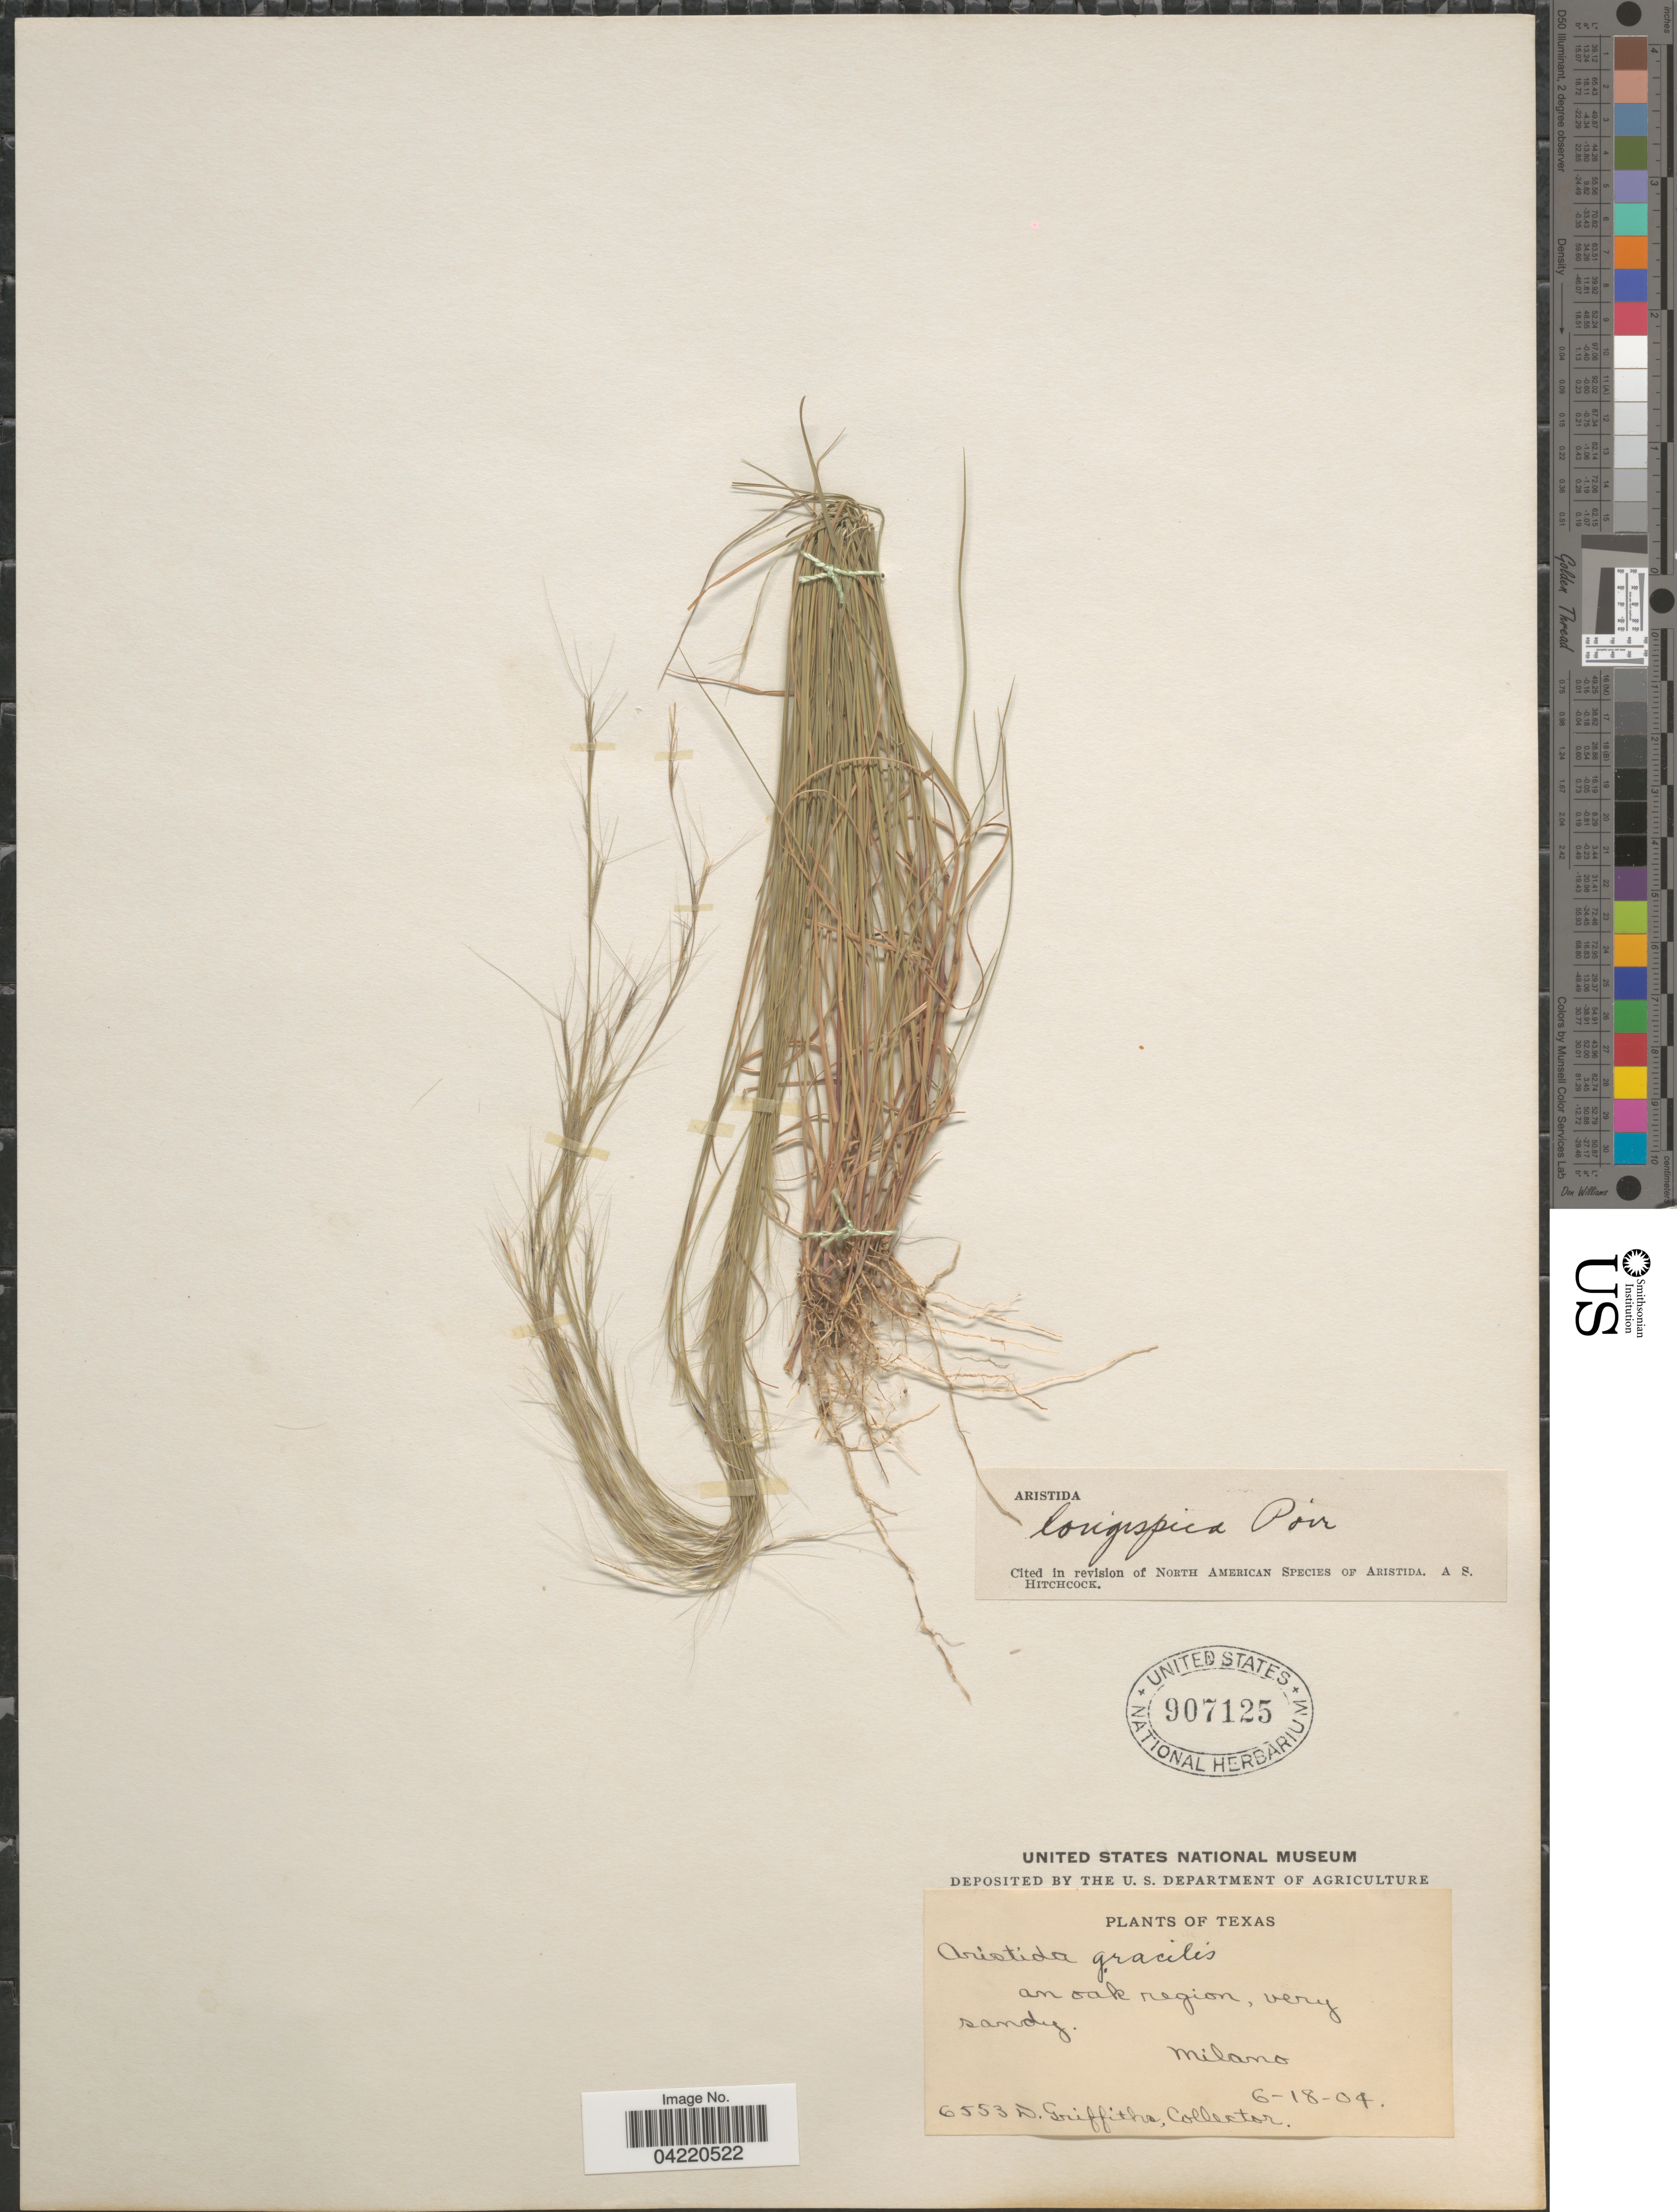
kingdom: Plantae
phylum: Tracheophyta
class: Liliopsida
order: Poales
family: Poaceae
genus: Aristida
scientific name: Aristida longespica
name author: Poir.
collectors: D. Griffiths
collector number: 6553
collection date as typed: Transcribed d/m/y: 18/6/4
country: United States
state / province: Texas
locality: An oak region, very sandy. Milano.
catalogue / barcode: US 907125